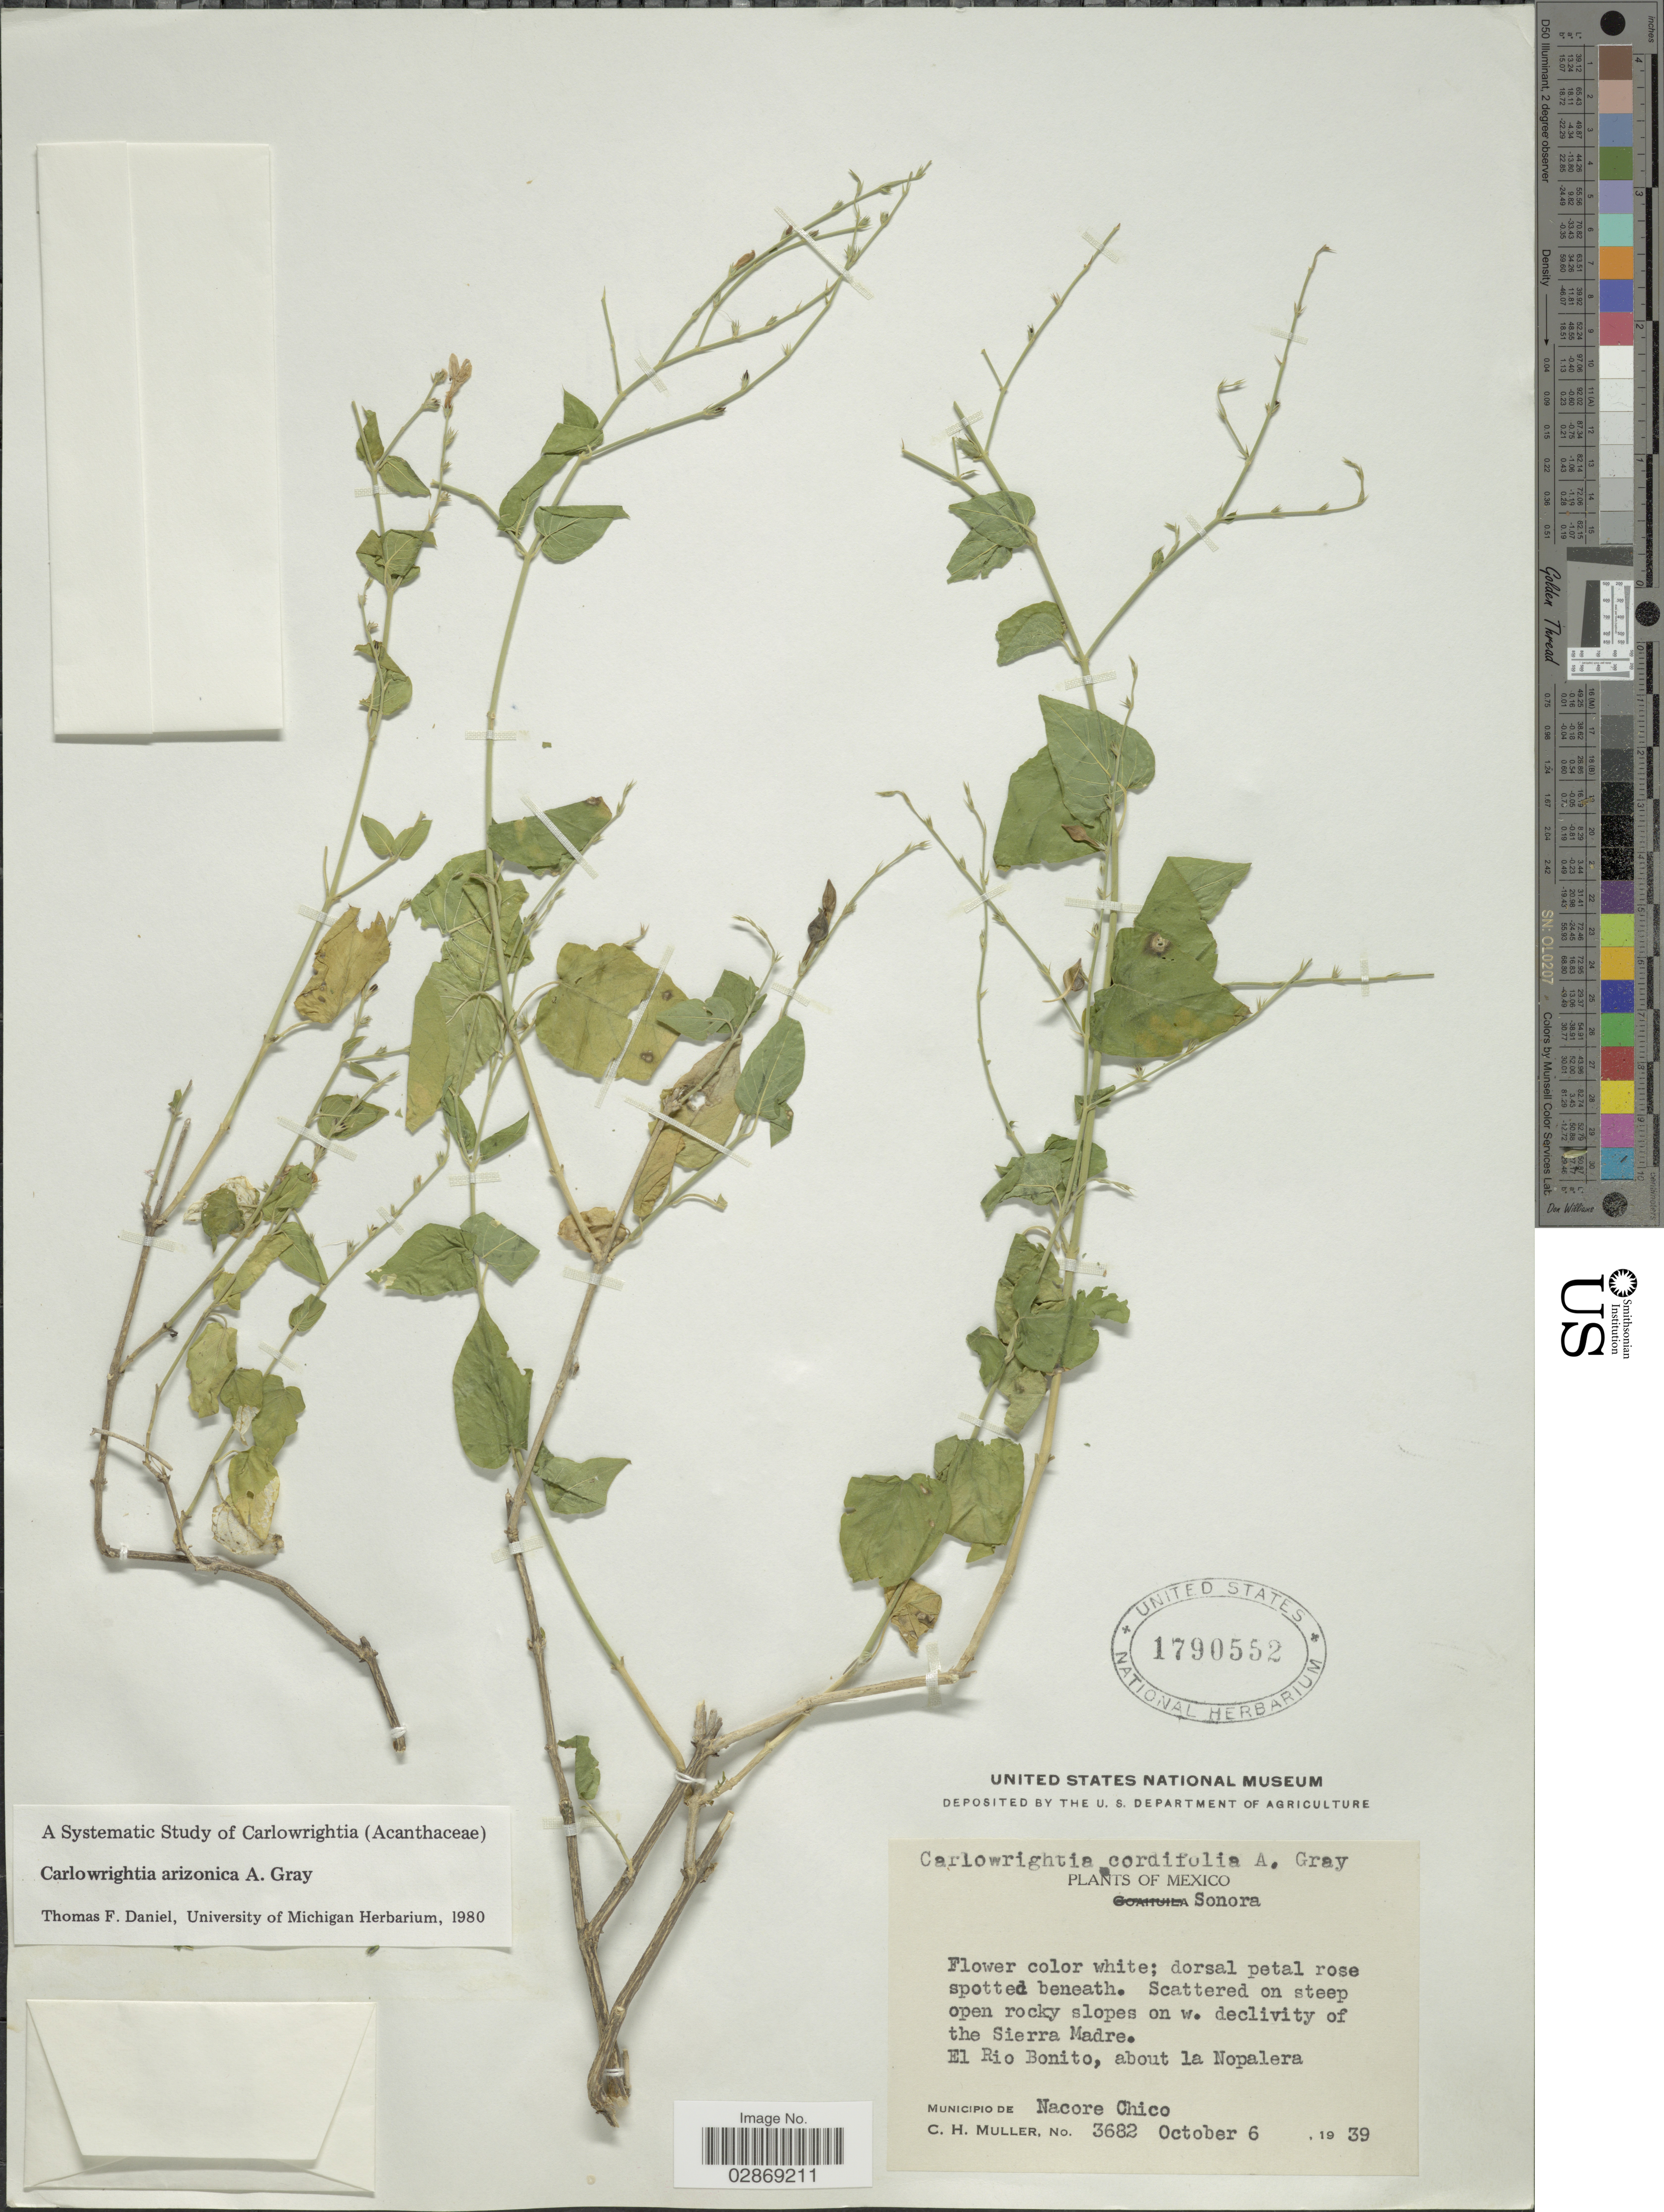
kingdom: Plantae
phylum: Tracheophyta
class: Magnoliopsida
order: Lamiales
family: Acanthaceae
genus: Carlowrightia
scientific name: Carlowrightia arizonica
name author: A. Gray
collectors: C. H. Mueller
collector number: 3682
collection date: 1939-10-06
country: Mexico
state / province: Sonora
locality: Scattered on steep open rocky slopes on w. declivity of the Sierra Madre, El Rio Bonito, about la Nopalera. Municipio de Nacore Chico.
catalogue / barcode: US 1790552